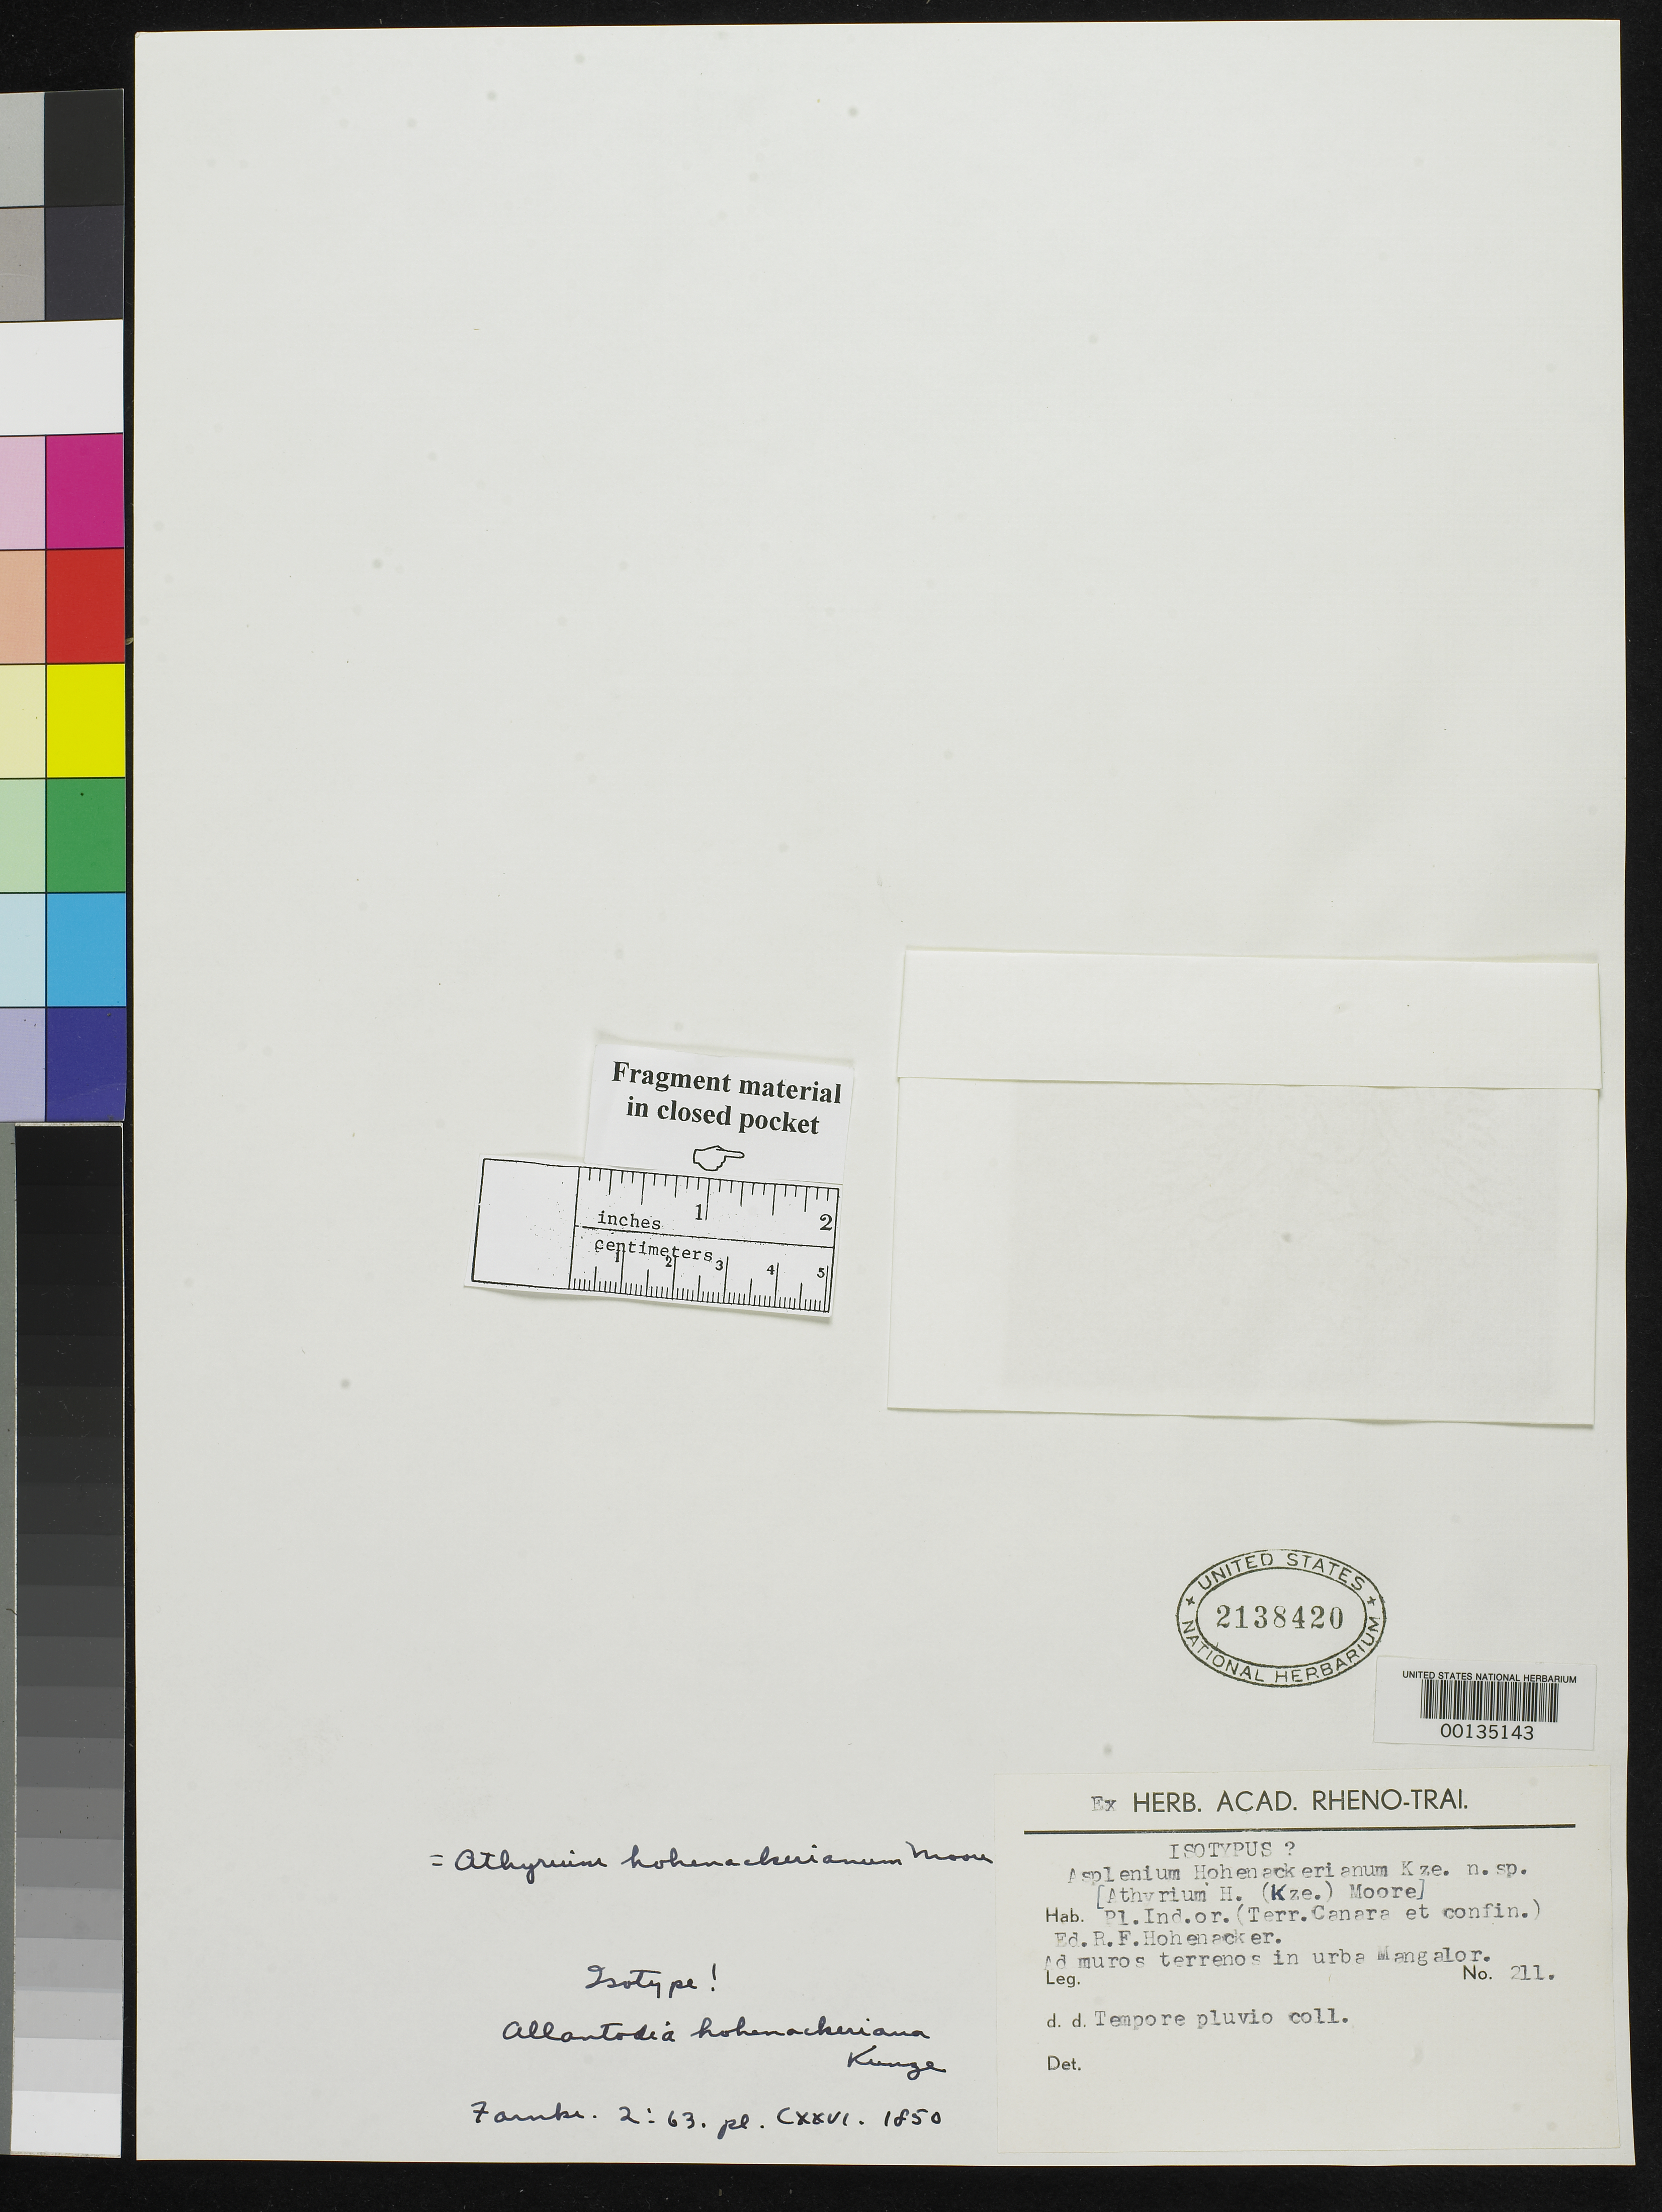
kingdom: Plantae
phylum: Tracheophyta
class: Polypodiopsida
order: Polypodiales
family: Athyriaceae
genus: Allantodia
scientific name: Allantodia hohenackeriana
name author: Kunze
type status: Type Fragment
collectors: R. F. Hohenacker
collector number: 211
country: India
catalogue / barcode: US 2138420